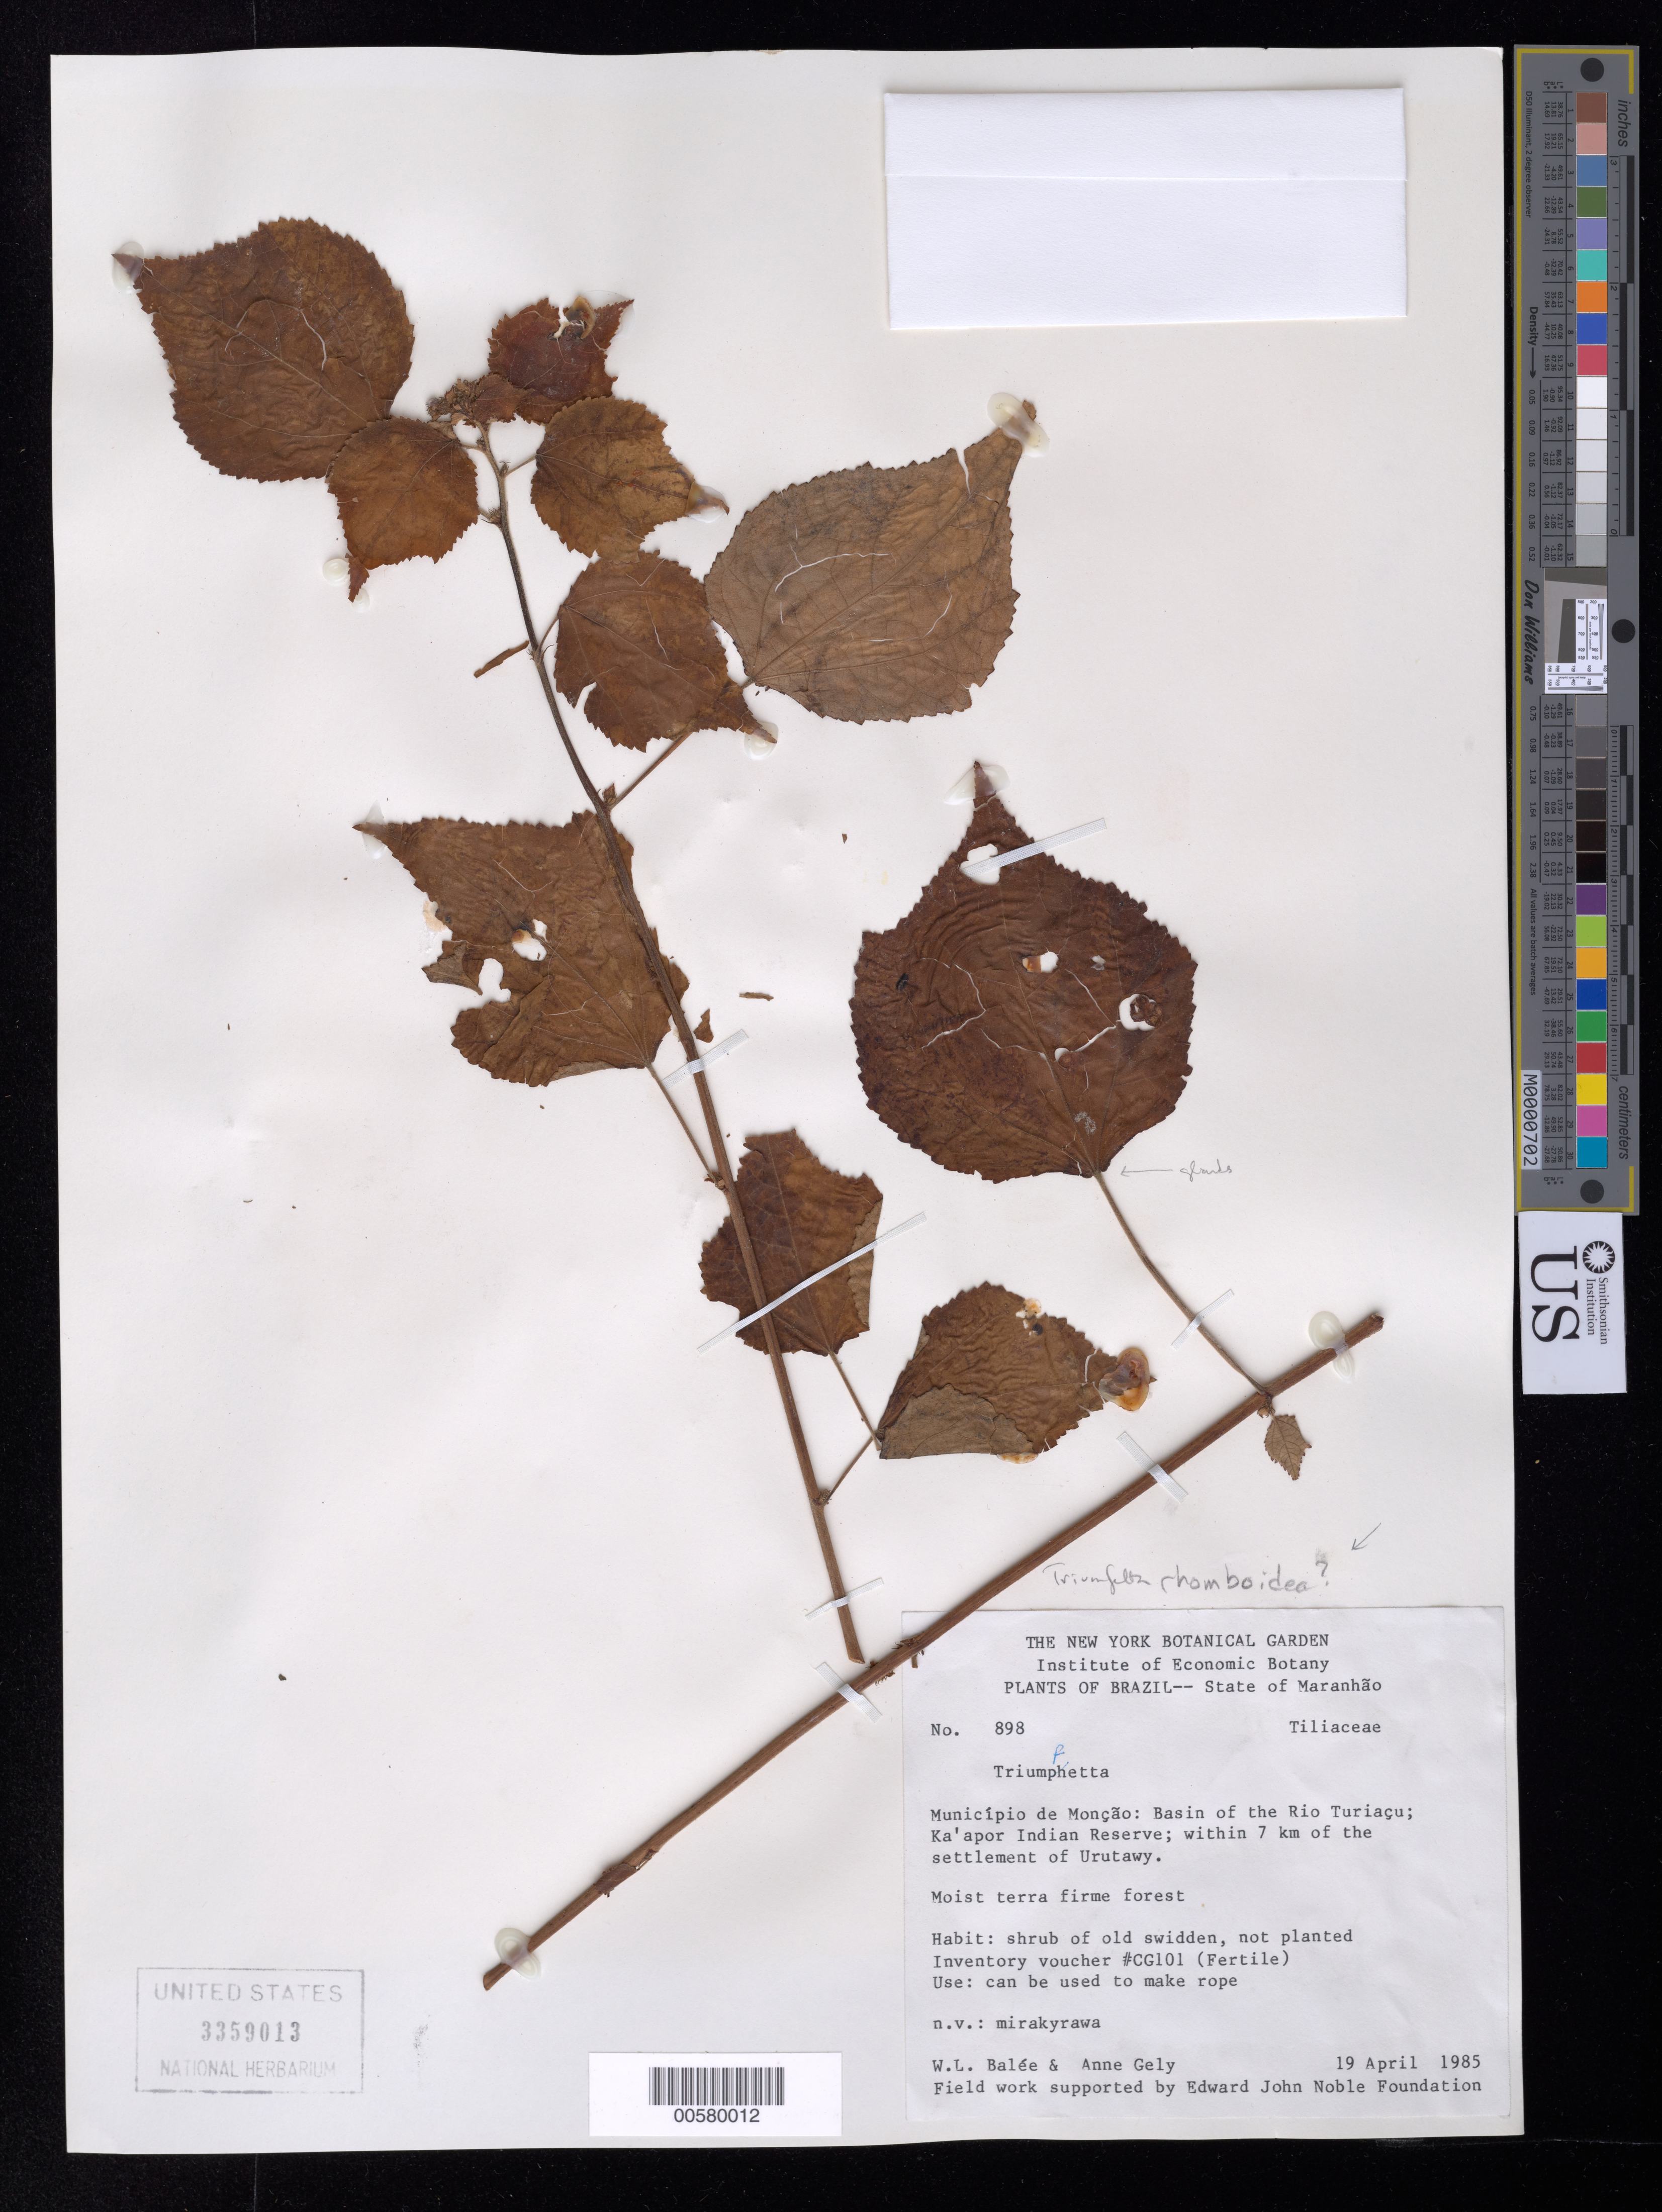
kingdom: Plantae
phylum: Tracheophyta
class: Magnoliopsida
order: Malvales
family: Malvaceae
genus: Triumfetta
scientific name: Triumfetta rhomboidea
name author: Jacq.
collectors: W. L. Balee & A. Gely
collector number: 898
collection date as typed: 19 Apr 1985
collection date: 1985-04-19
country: Brazil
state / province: Maranhão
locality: Moncao, Rio Turiacu, Kapor Indian Reserve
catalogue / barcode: US 3359013